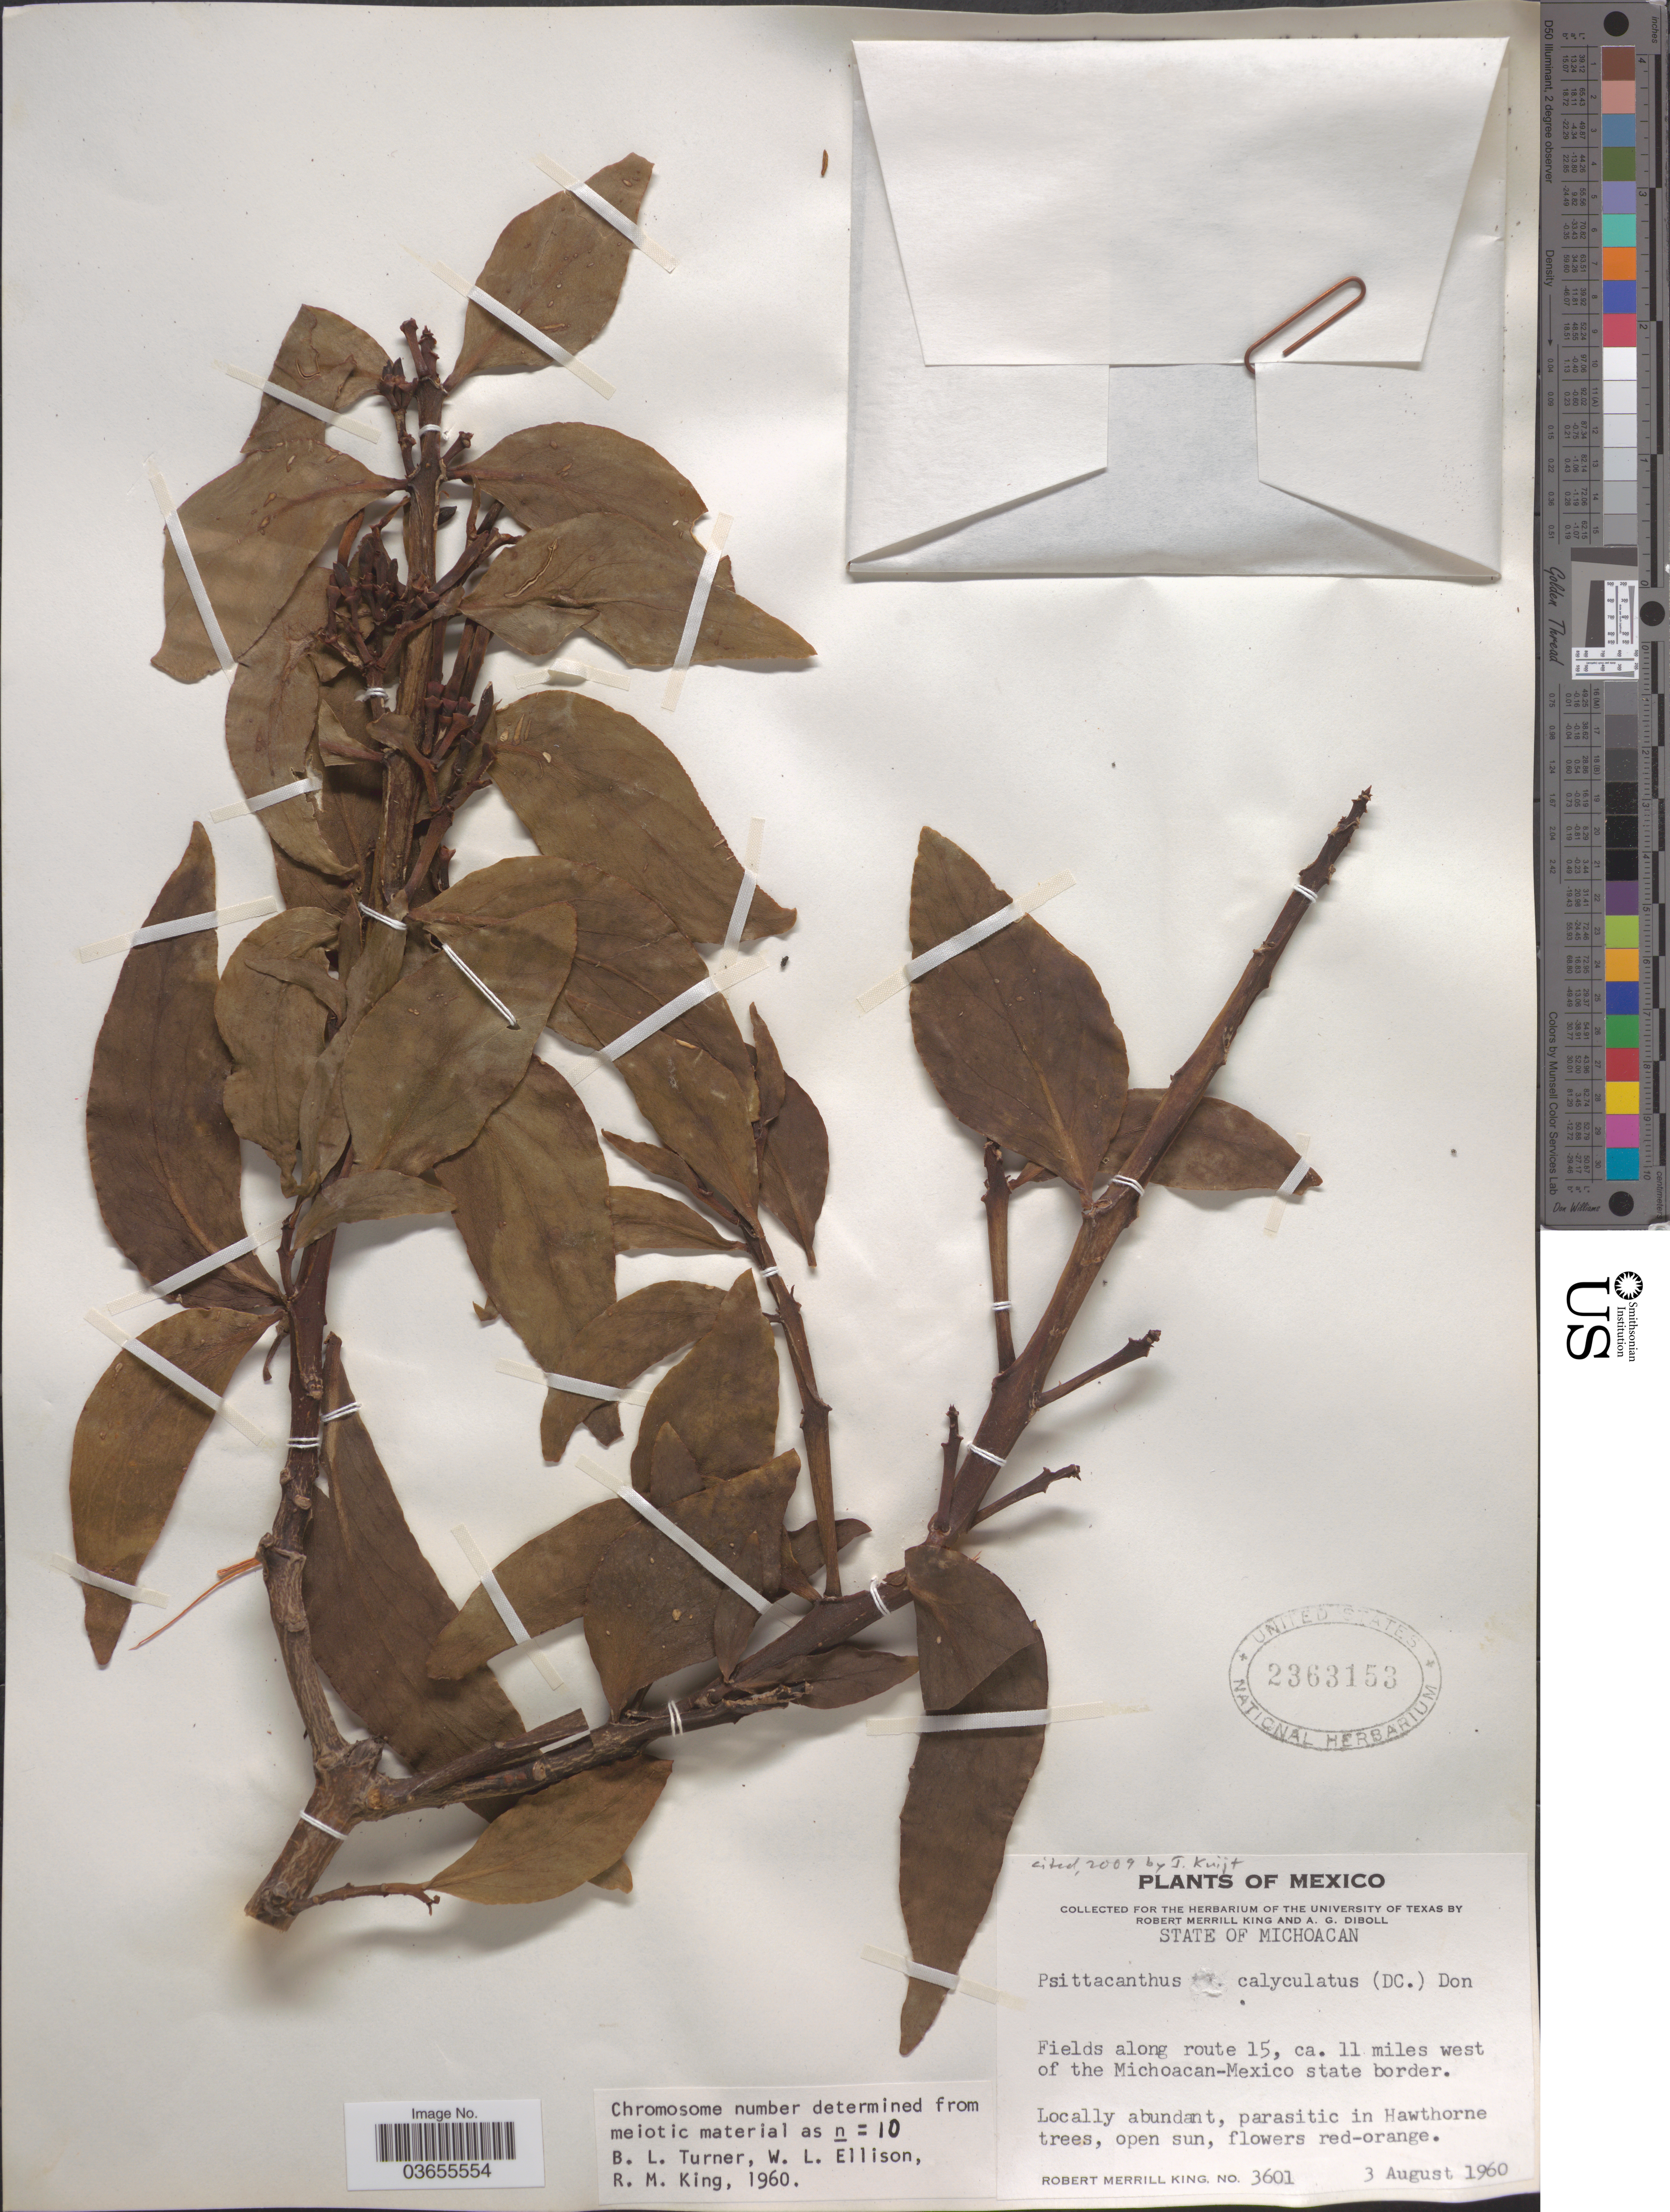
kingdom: Plantae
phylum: Tracheophyta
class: Magnoliopsida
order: Santalales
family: Loranthaceae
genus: Psittacanthus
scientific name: Psittacanthus calyculatus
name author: (DC.) G. Don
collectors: R. M. King & A. Diboll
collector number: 3601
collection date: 1960-08-03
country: Mexico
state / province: Michoacán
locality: Fields along route 15, ca. 11 miles west of the Michoacan-Mexico state border.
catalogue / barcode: US 2363153